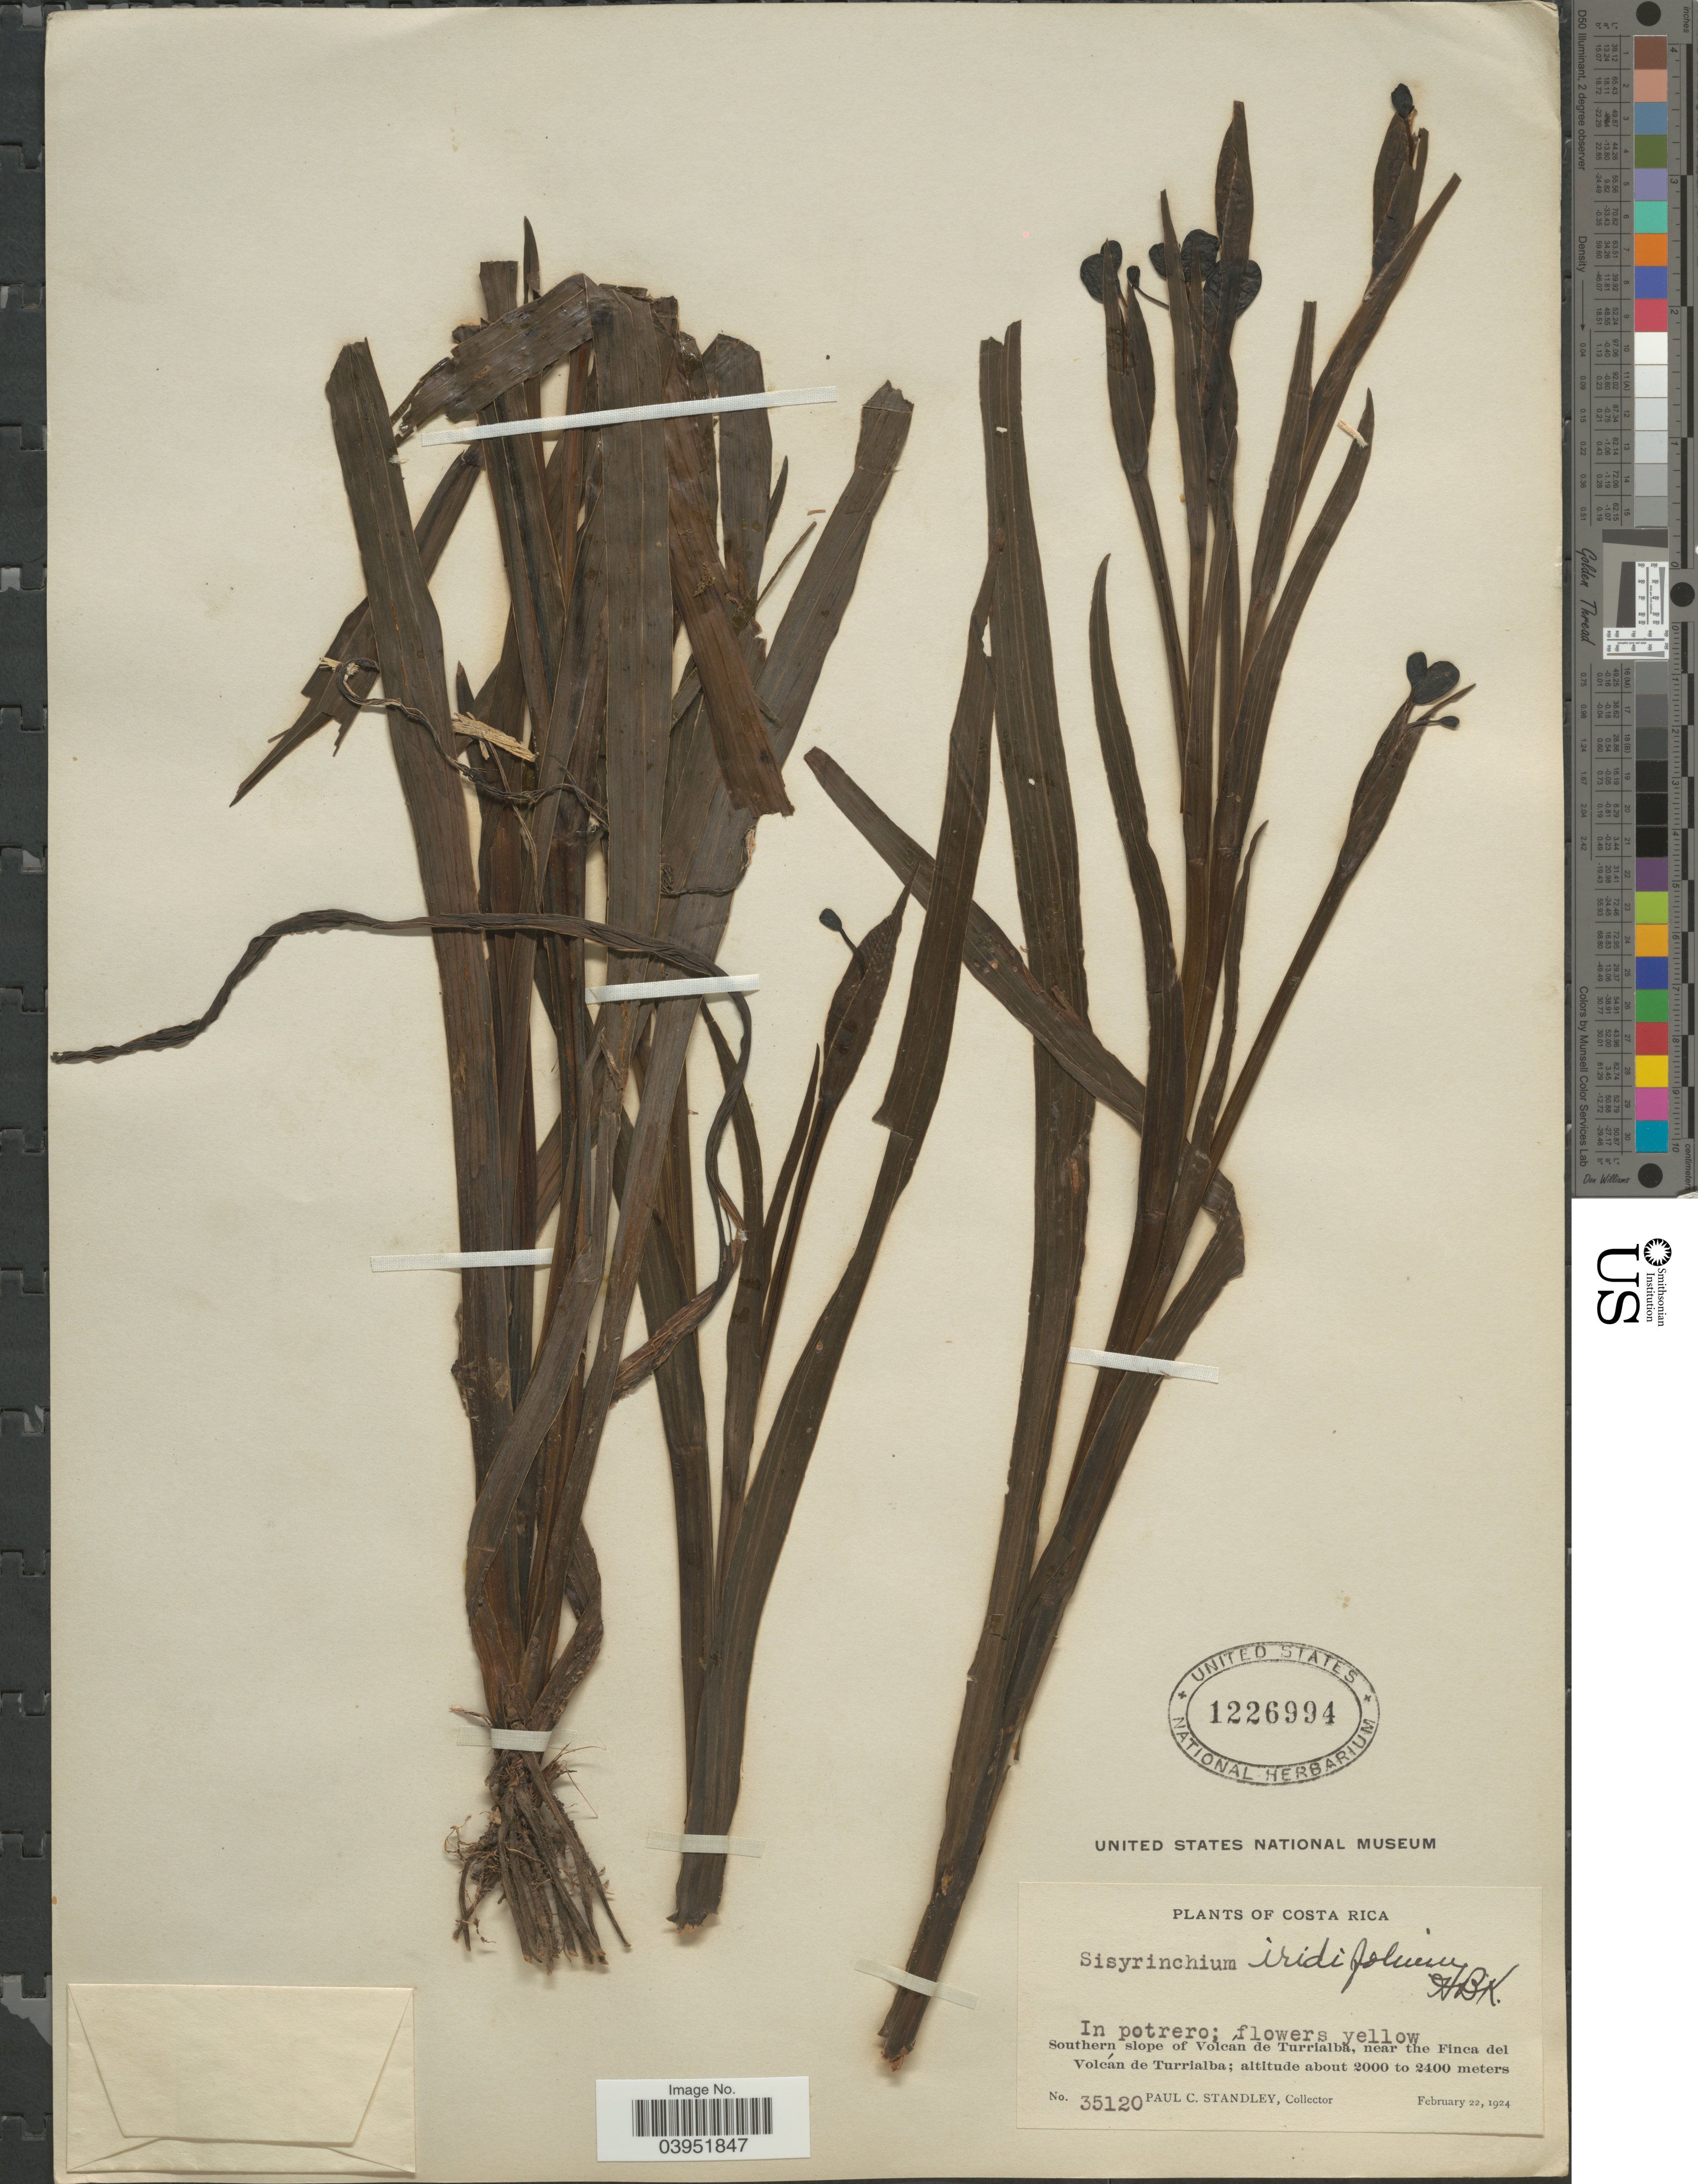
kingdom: Plantae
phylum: Tracheophyta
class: Liliopsida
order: Asparagales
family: Iridaceae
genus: Sisyrinchium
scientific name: Sisyrinchium sp.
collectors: P. C. Standley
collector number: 35120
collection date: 1924-02-22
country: Costa Rica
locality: In potrero; Southern slope of Volcán de Turrialba, near the Finca del Volcán de Turrialba.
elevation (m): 2000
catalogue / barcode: US 1226994